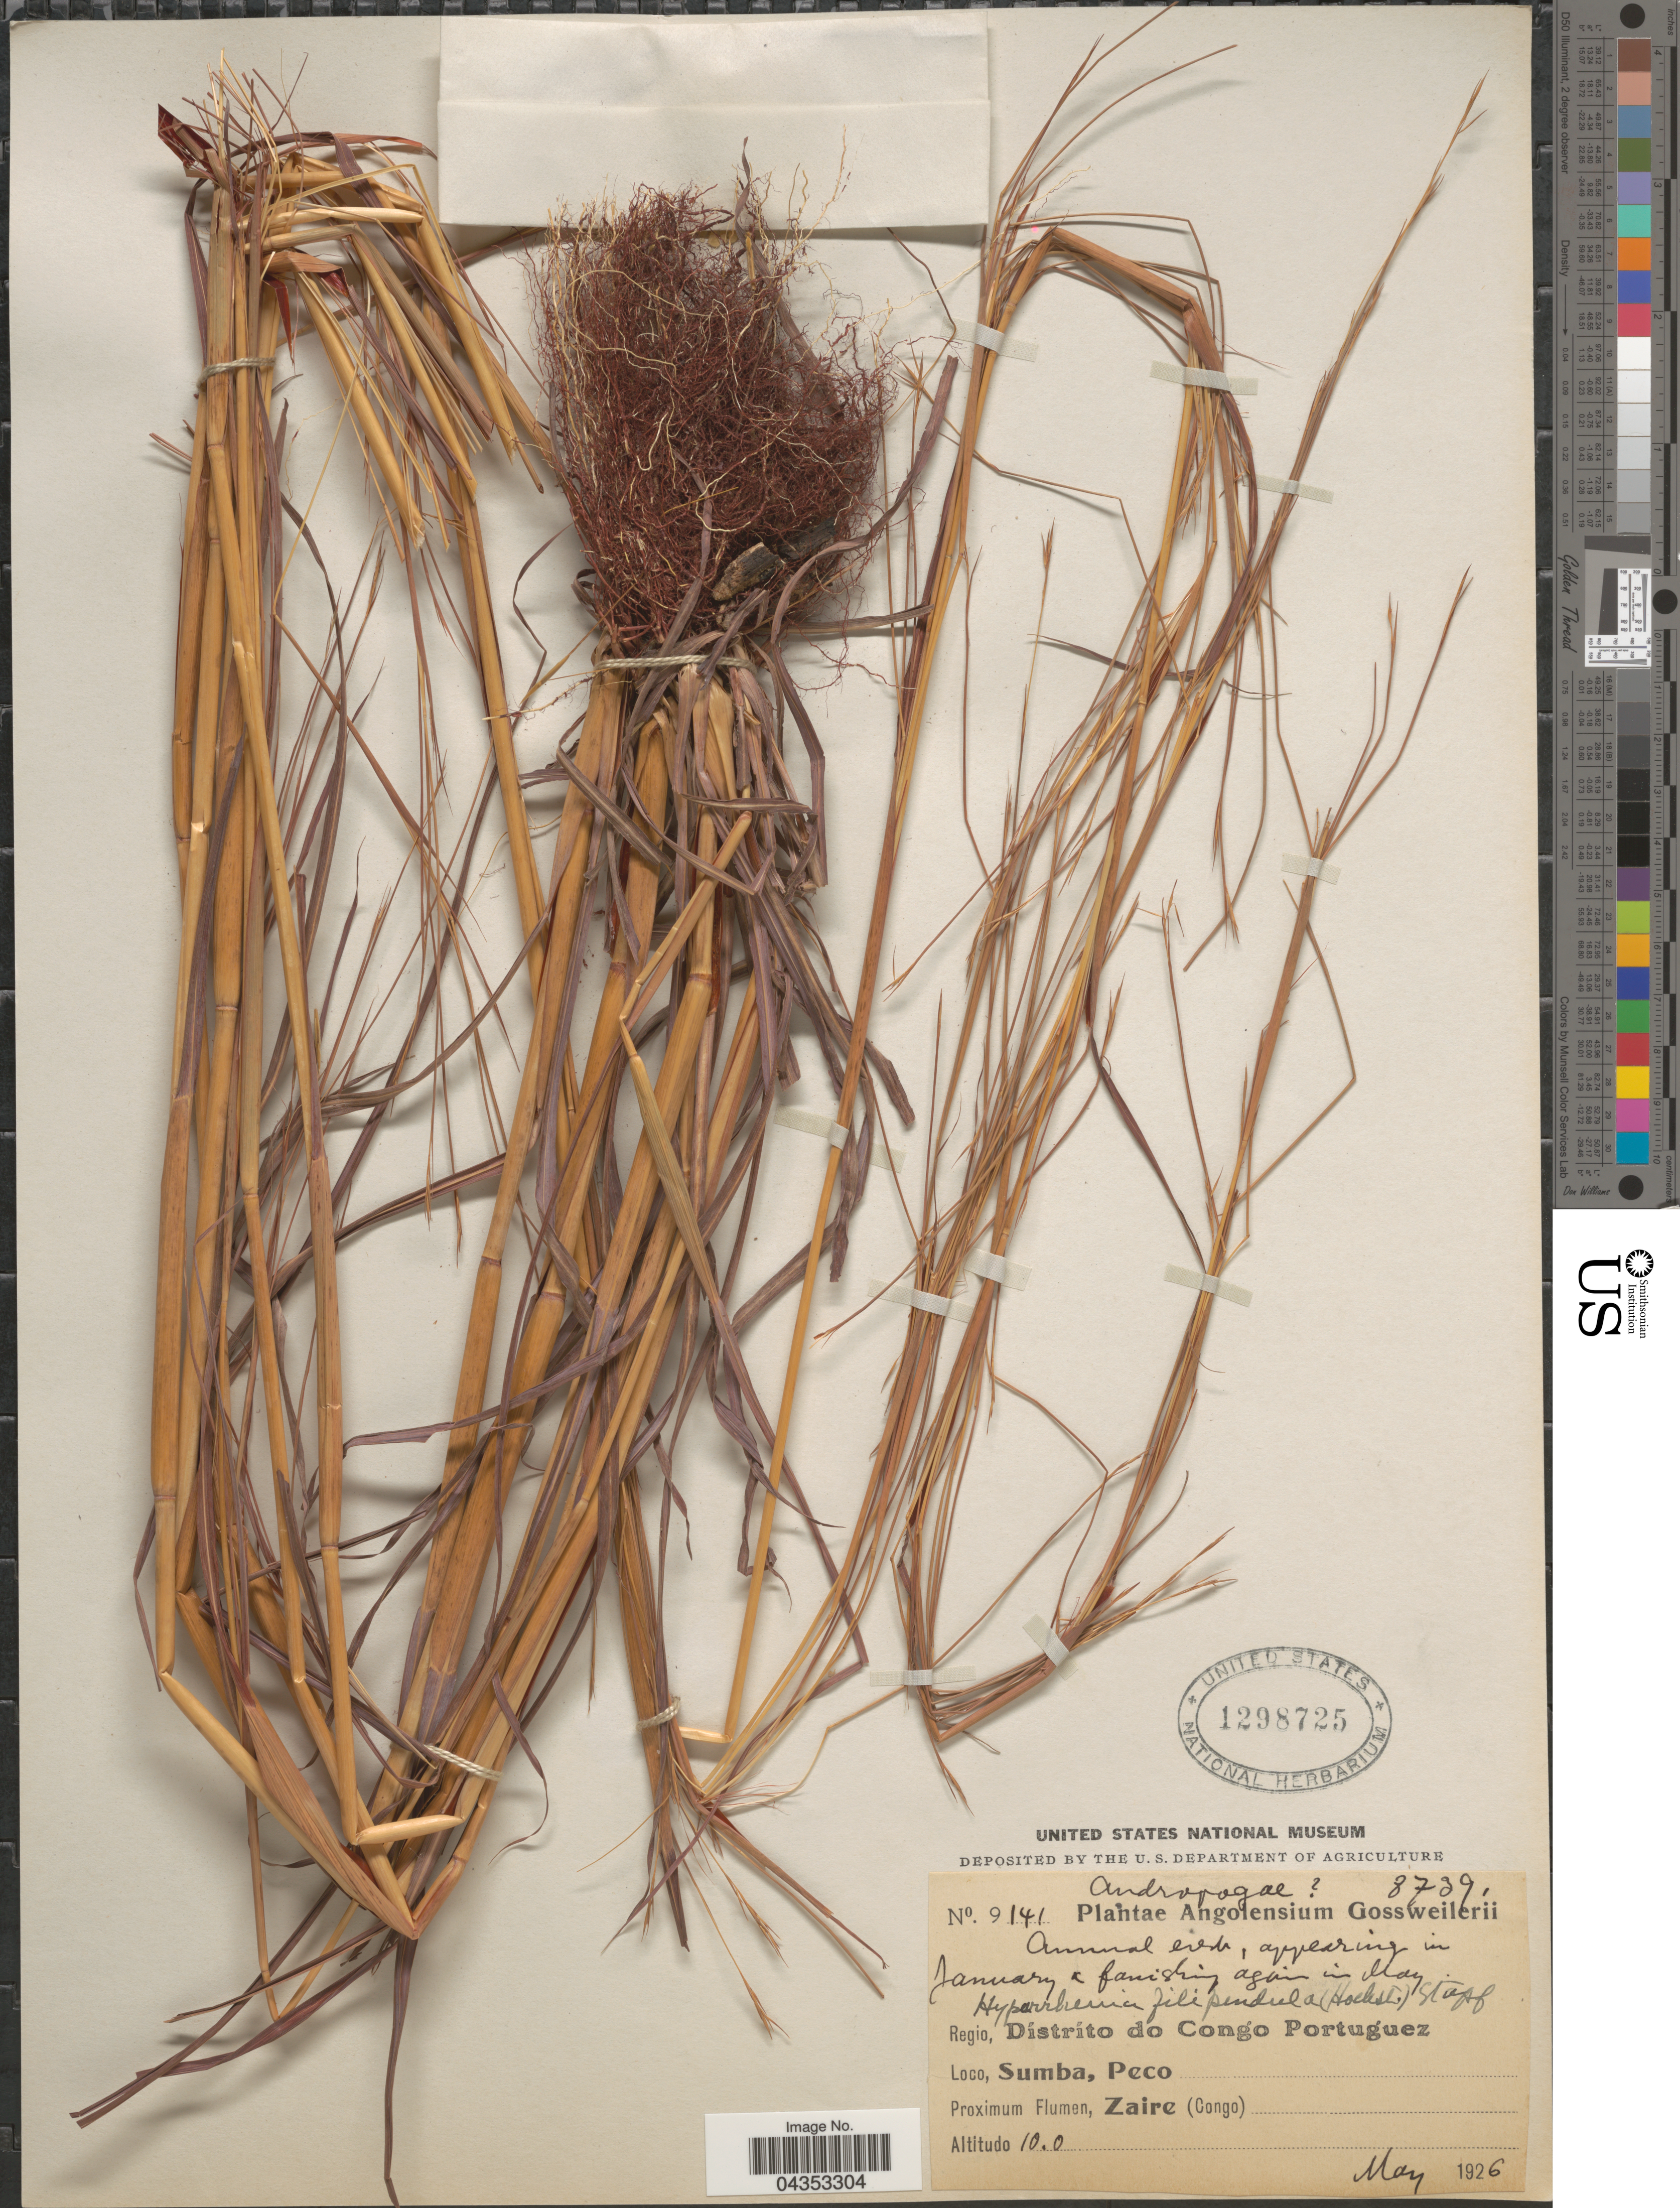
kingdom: Plantae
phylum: Tracheophyta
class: Liliopsida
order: Poales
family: Poaceae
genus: Hyparrhenia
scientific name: Hyparrhenia filipendula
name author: (Hochr.) Stapf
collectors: -. Gossweiler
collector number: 9141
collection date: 1926-05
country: Angola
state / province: Zaire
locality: Regio, Dístríto do Congo Portuguez. Sumba, Peco. Proximum Flumen, Zaire (Congo).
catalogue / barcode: US 1298725